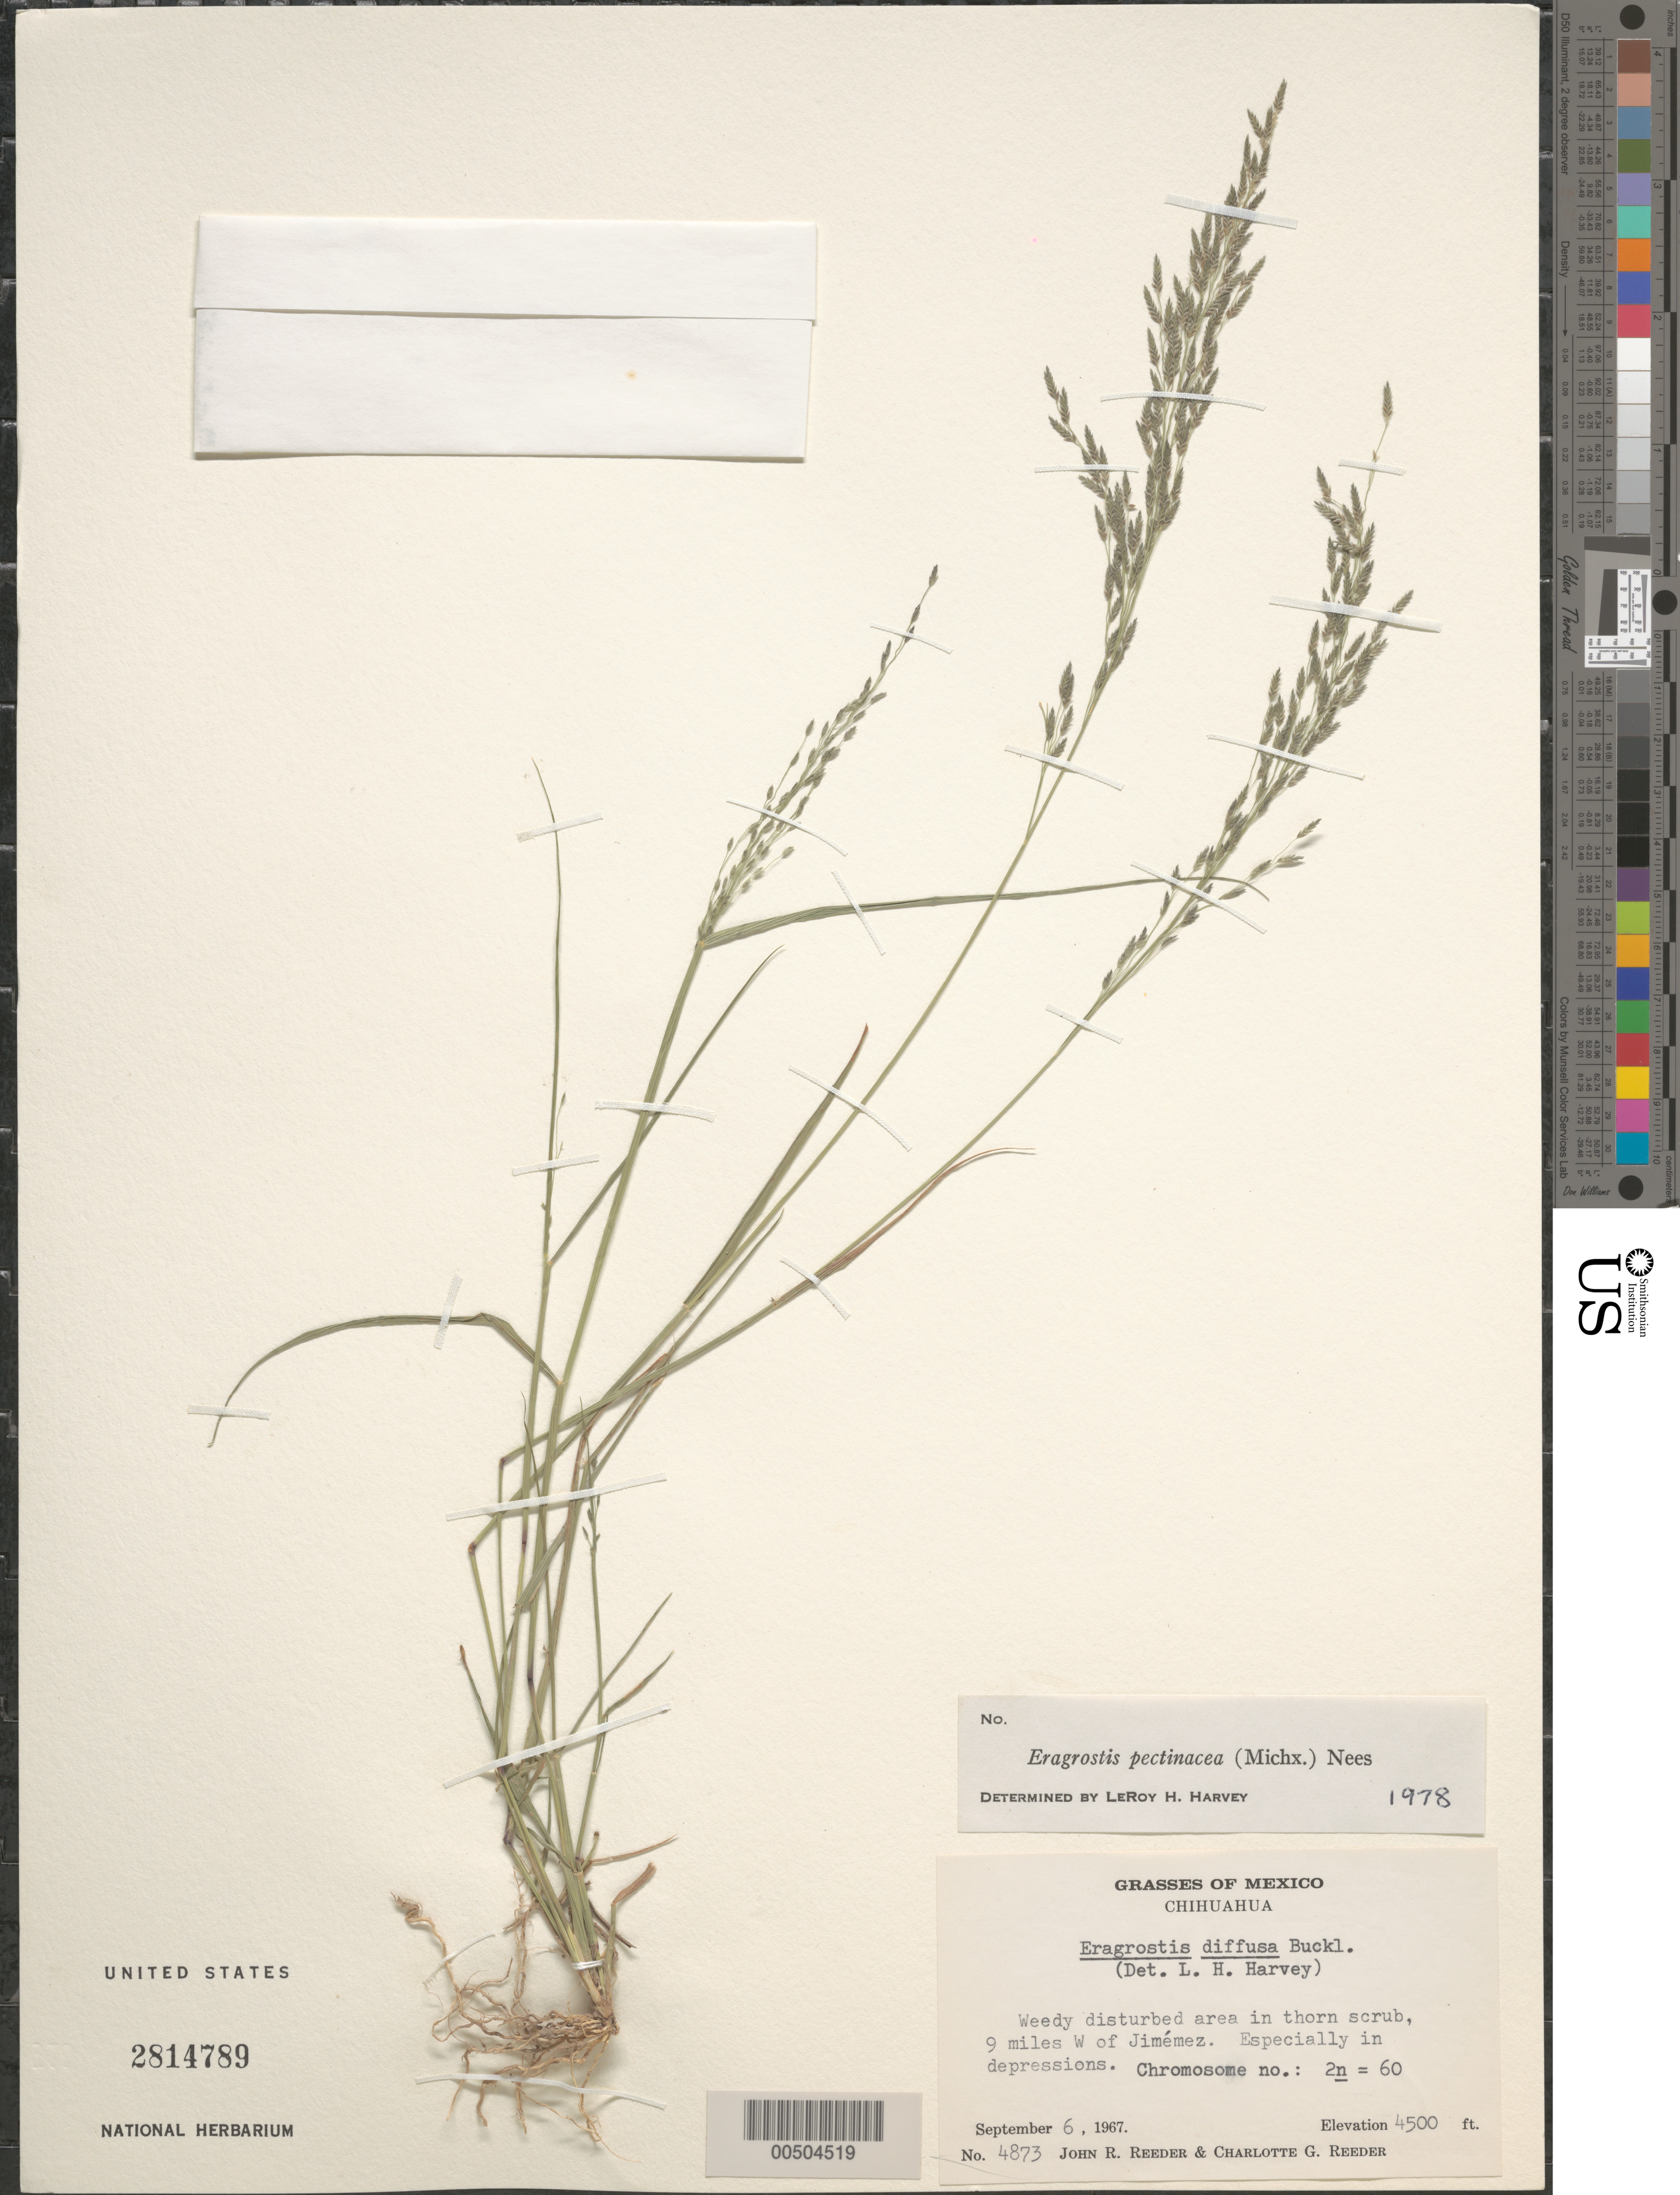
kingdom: Plantae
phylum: Tracheophyta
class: Liliopsida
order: Poales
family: Poaceae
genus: Eragrostis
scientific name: Eragrostis pectinacea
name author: (Michx.) Nees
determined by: Harvey, L. H.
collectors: J. R. Reeder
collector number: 4873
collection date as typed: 6 Sep 1967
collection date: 1967-09-06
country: Mexico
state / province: Chihuahua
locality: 9 mi W of Jiménez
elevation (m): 1372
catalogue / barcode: US 2814789